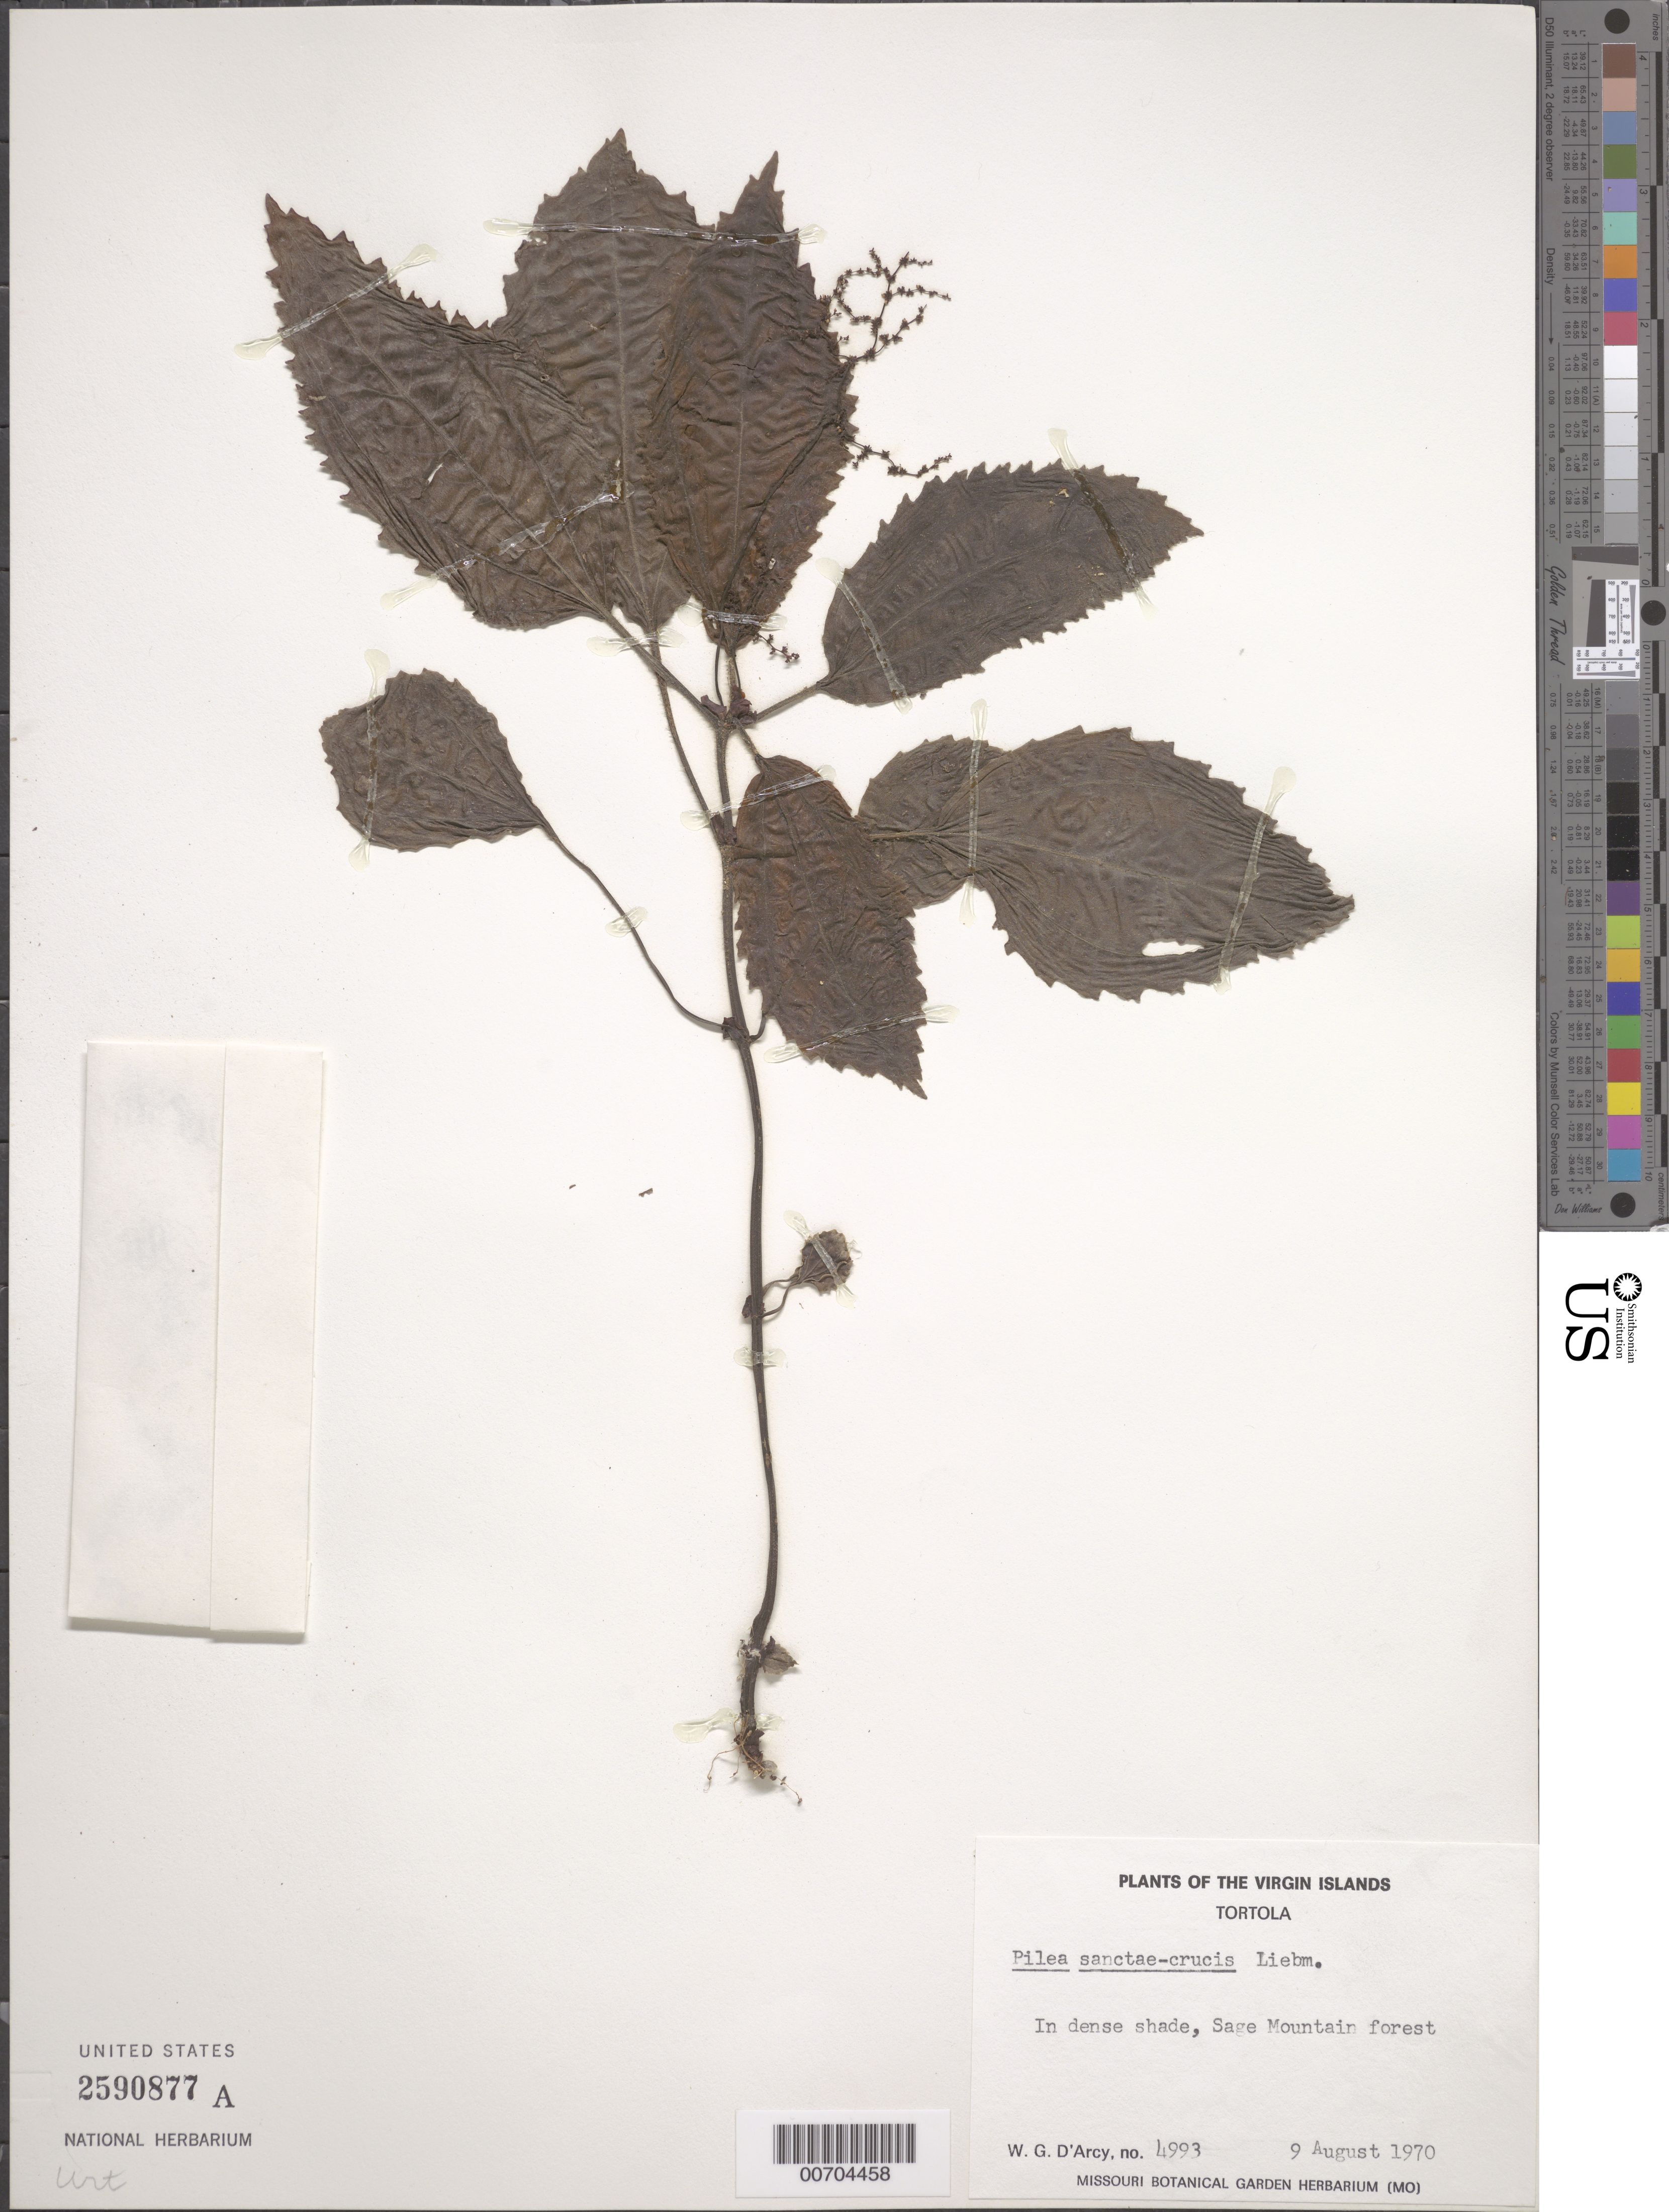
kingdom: Plantae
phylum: Tracheophyta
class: Magnoliopsida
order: Rosales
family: Urticaceae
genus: Pilea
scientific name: Pilea sanctae-crucis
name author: Liebm.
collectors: W. G. D'Arcy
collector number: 4993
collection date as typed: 09 Aug 1970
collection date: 1970-08-09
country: British Virgin Islands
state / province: Tortola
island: Tortola Island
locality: Sage Mountain Forest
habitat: In dense shade.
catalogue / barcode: US 2590877A